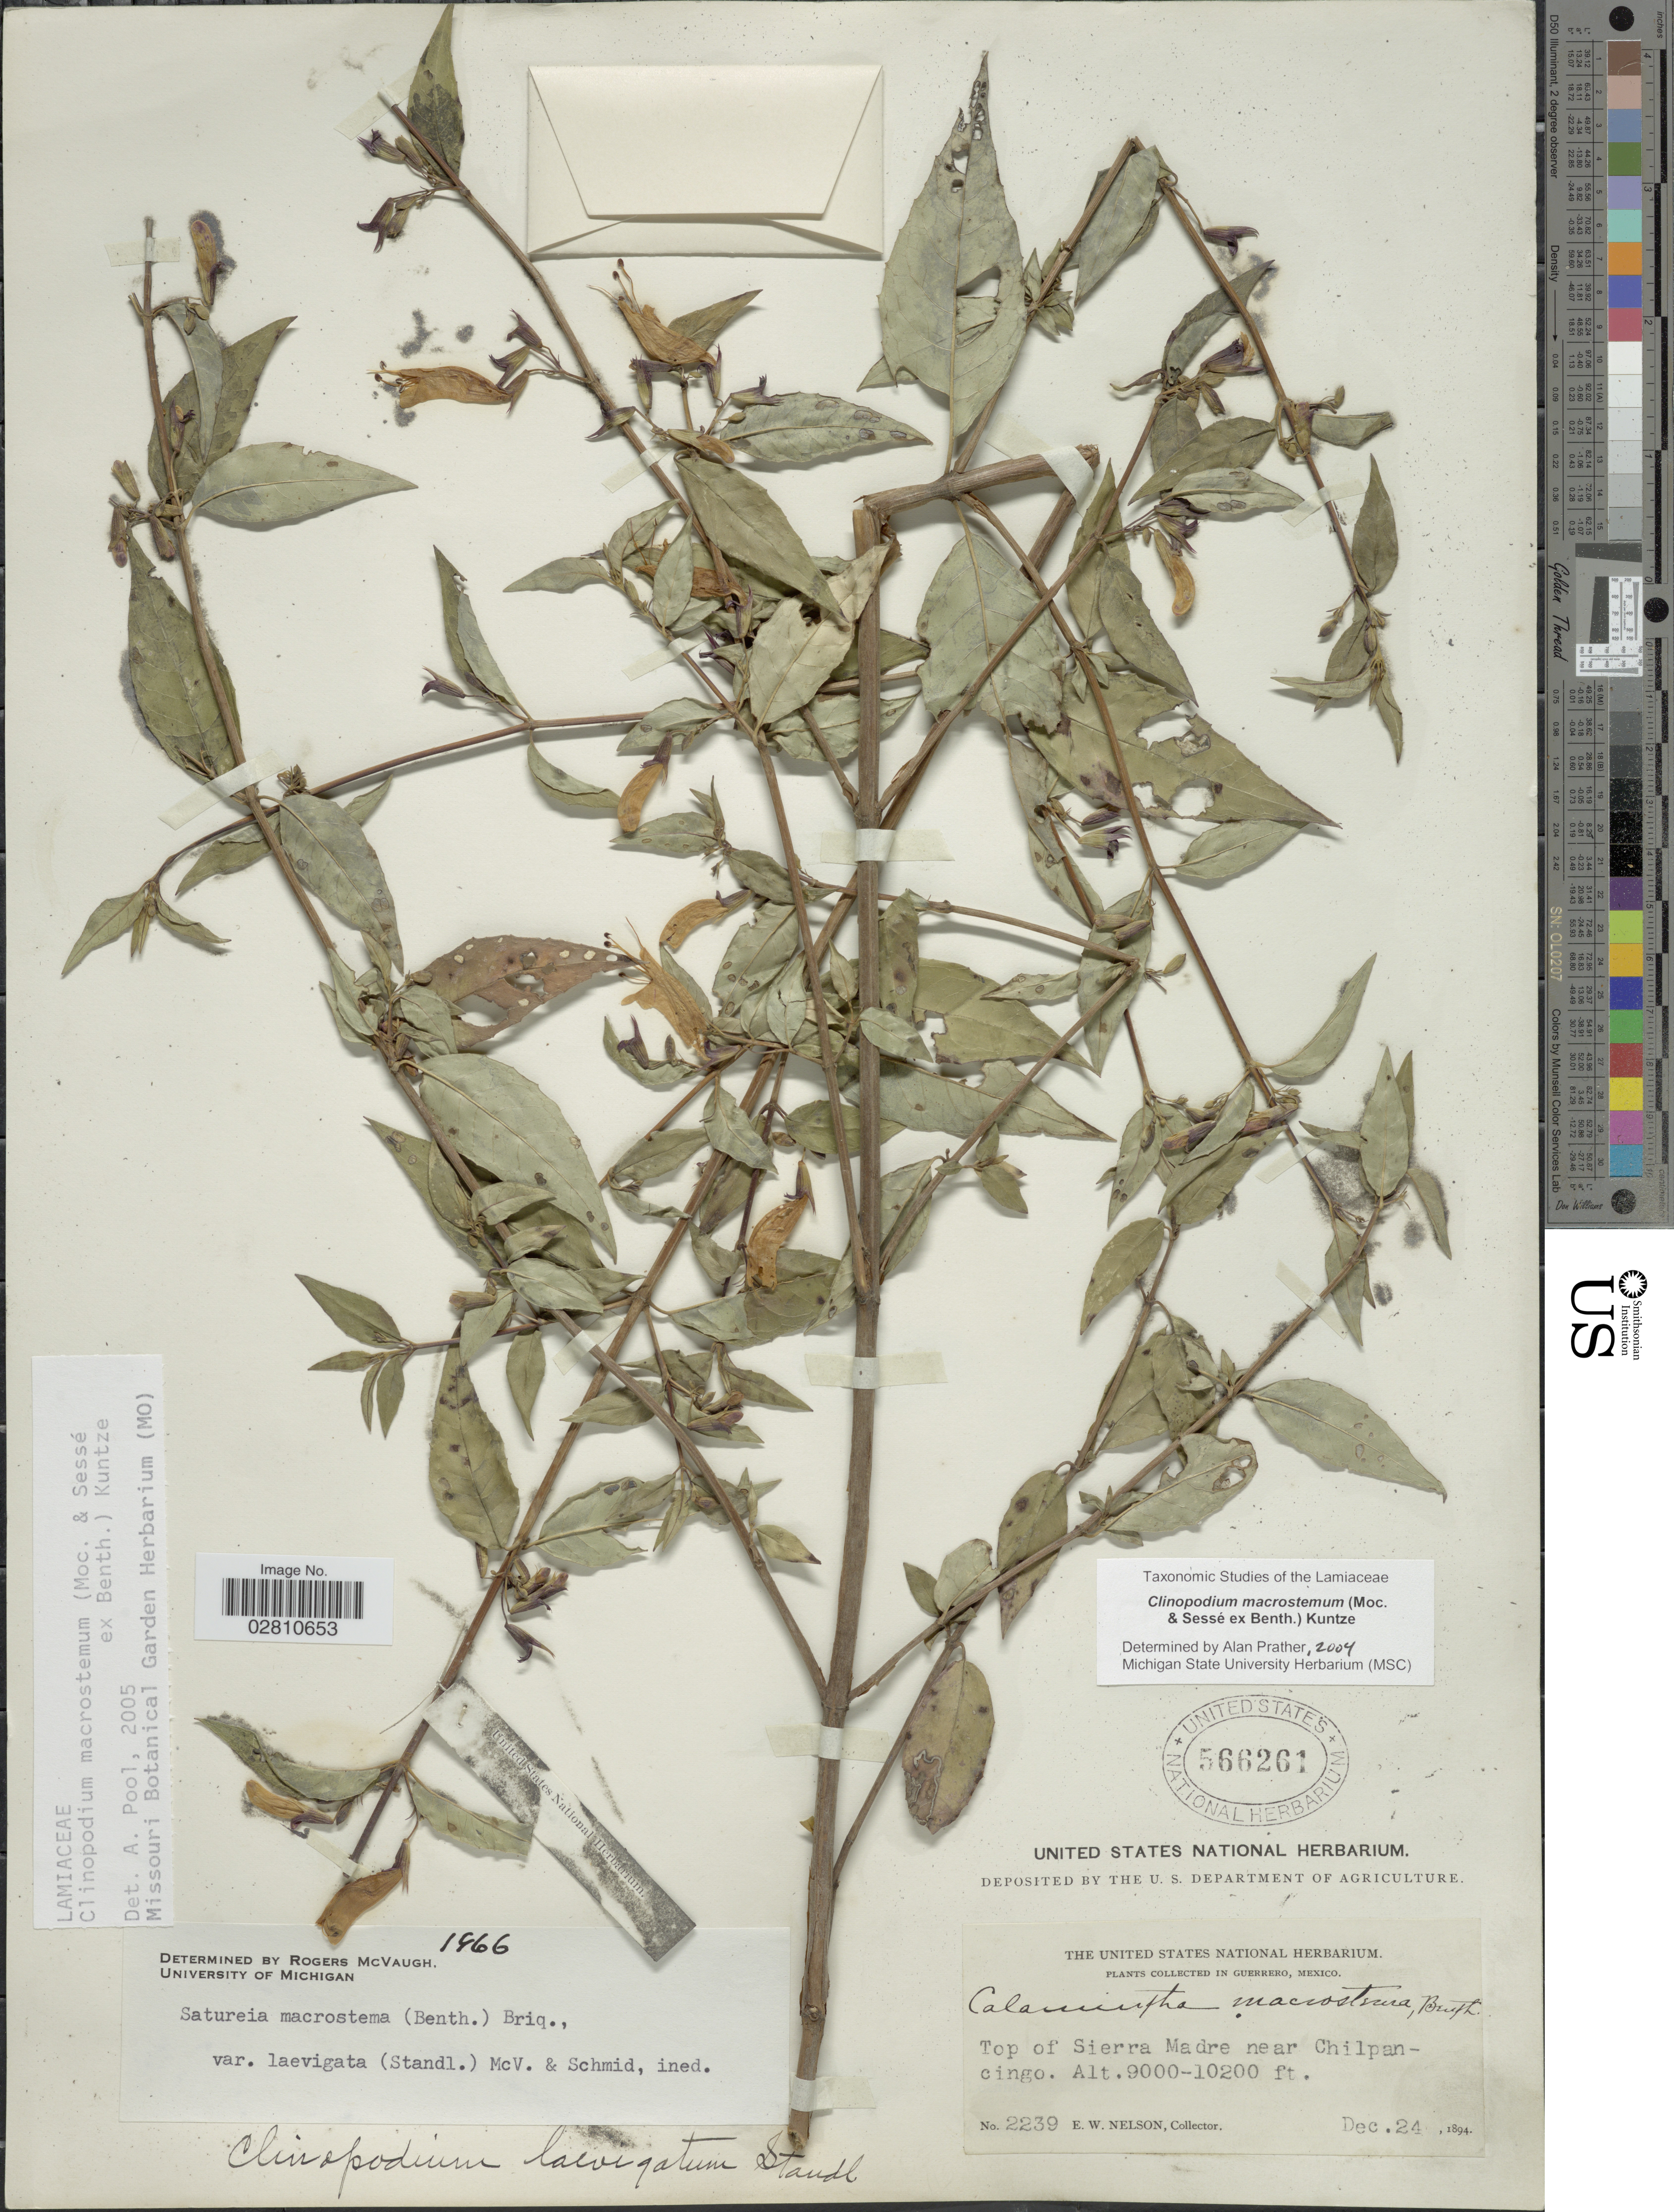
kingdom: Plantae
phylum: Tracheophyta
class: Magnoliopsida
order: Lamiales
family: Lamiaceae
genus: Clinopodium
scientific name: Clinopodium macrostemum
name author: (Moc. & Sessé ex Benth.) Kuntze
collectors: E. W. Nelson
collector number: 2239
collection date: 1894-12-24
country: Mexico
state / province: Guerrero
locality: Top of Sierra Madre near Chilpancingo.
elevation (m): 2743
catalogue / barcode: US 566261